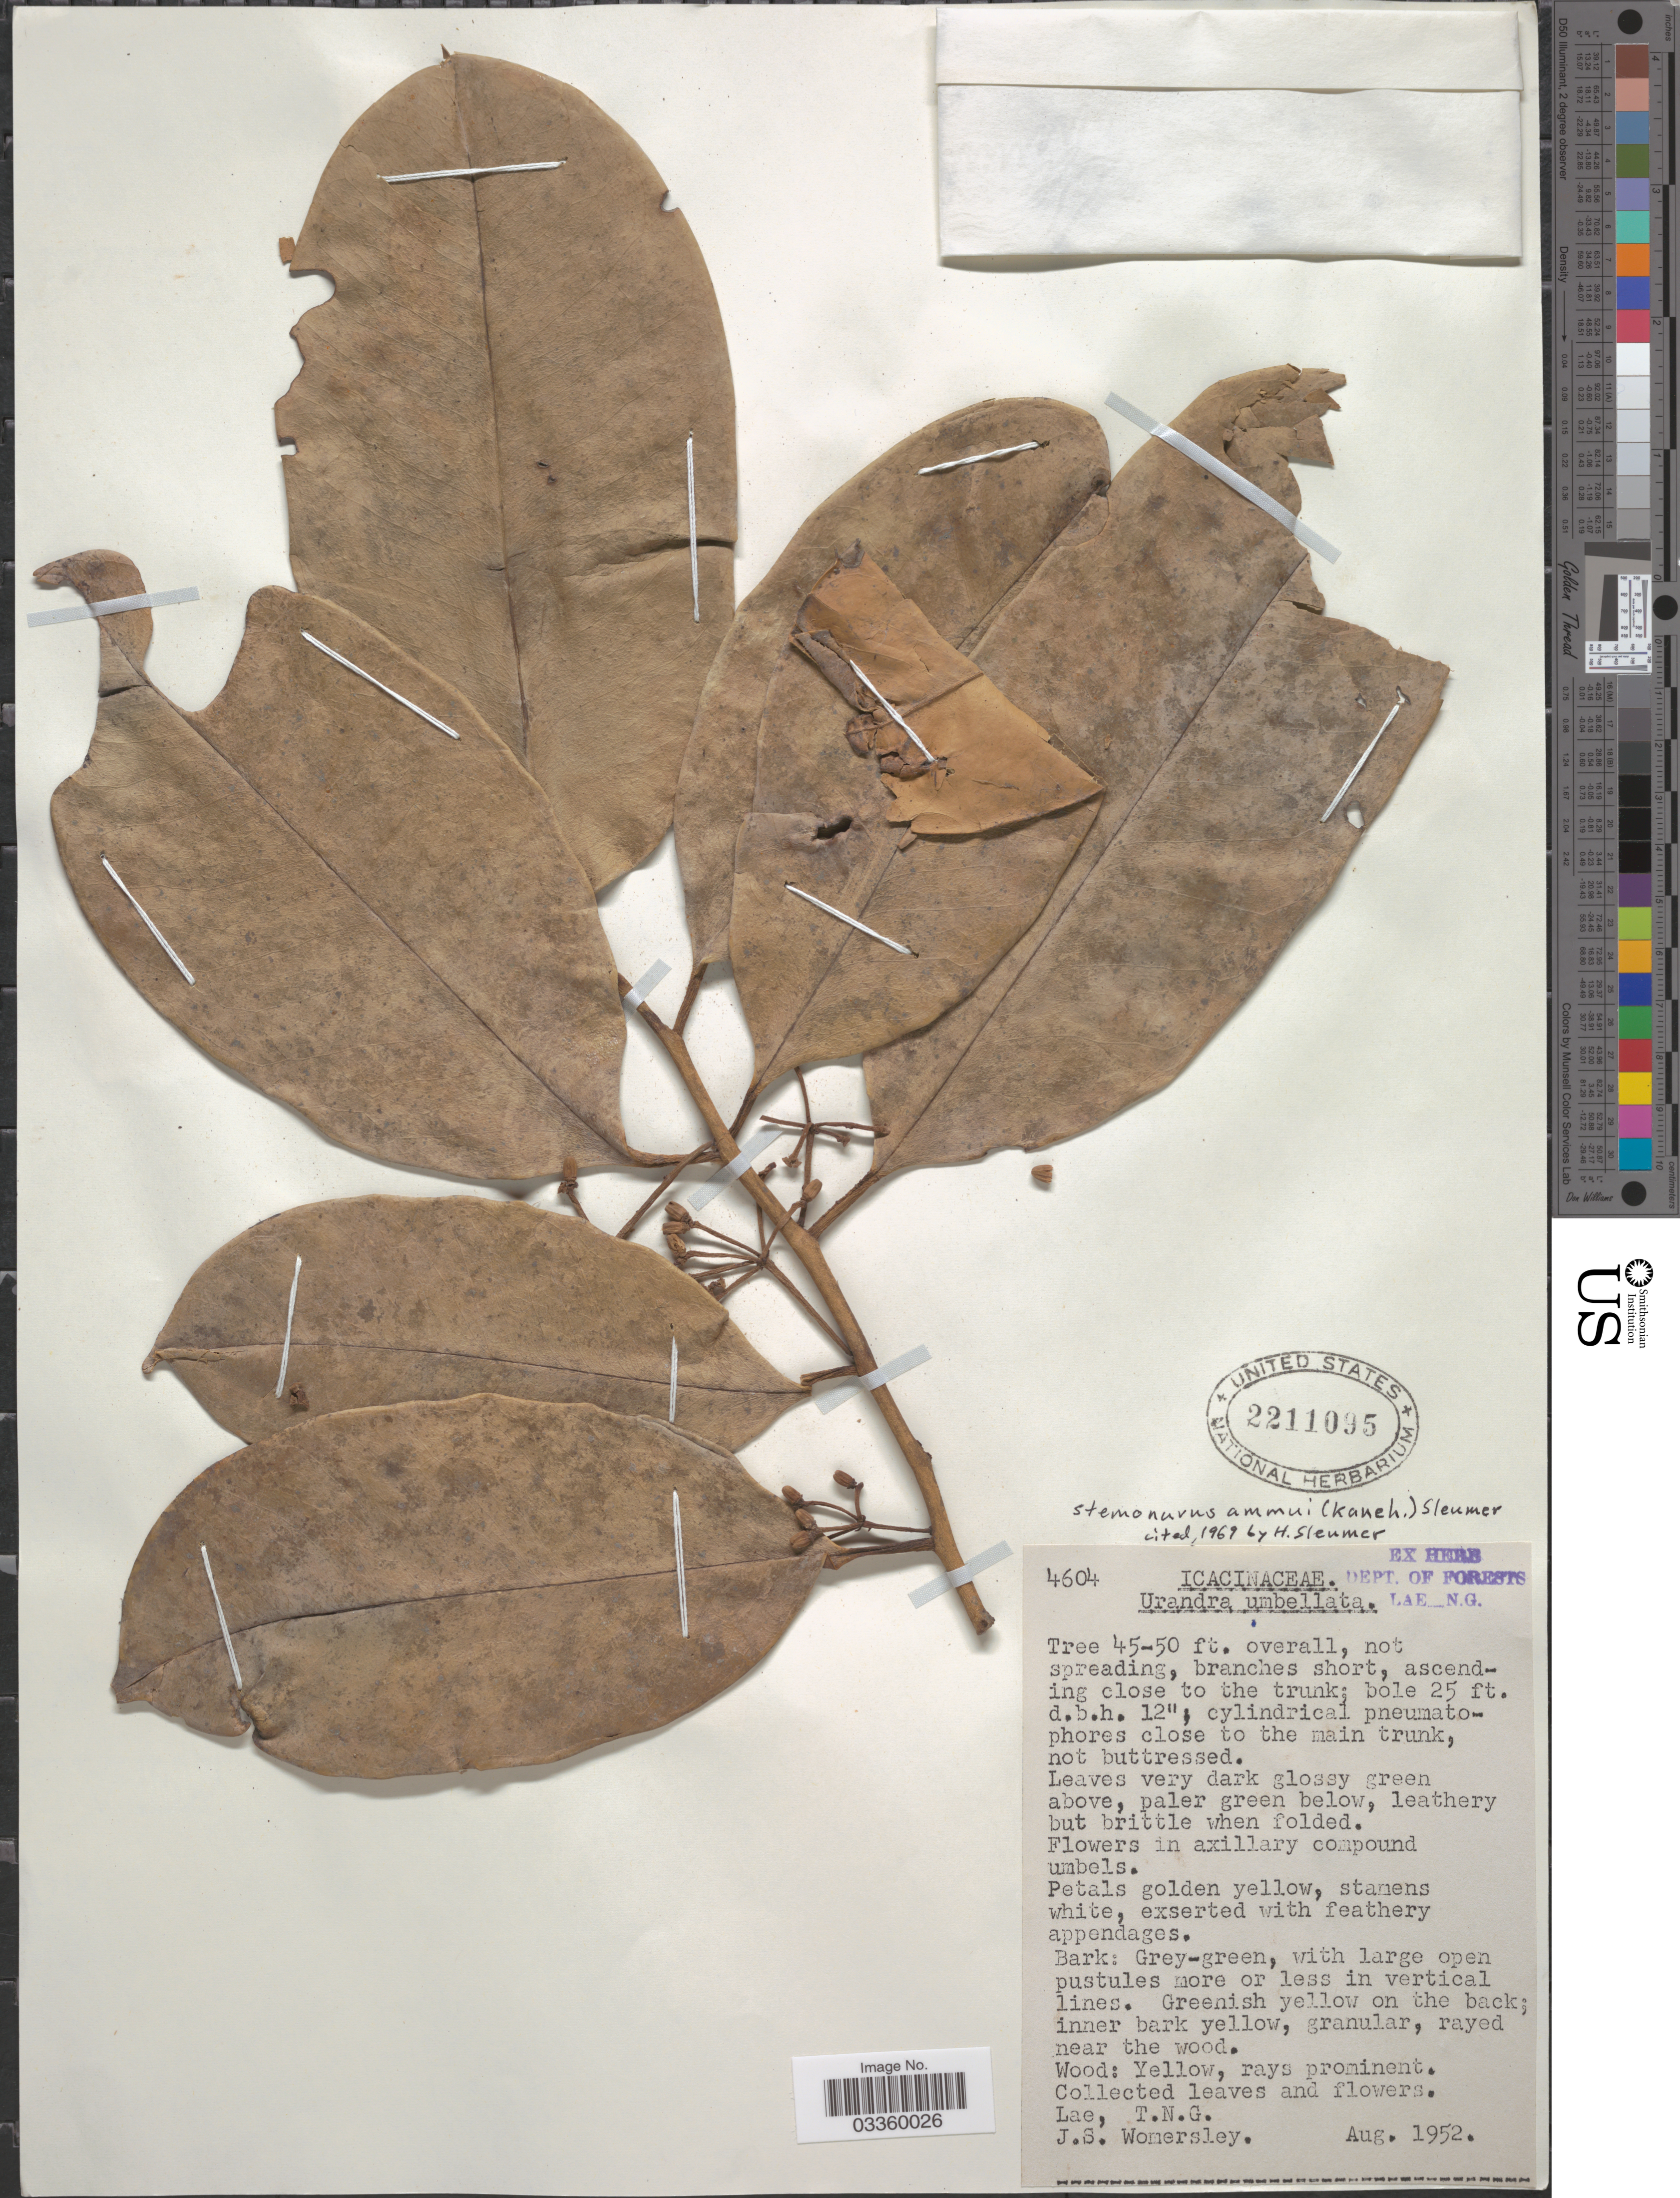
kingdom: Plantae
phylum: Tracheophyta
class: Magnoliopsida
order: Cardiopteridales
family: Stemonuraceae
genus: Stemonurus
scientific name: Stemonurus ammui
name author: (Kaneh.) Sleumer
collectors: J. S. Womersley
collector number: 4604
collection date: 1952-08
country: Papua New Guinea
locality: Lae, T.N.G.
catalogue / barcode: US 2211095